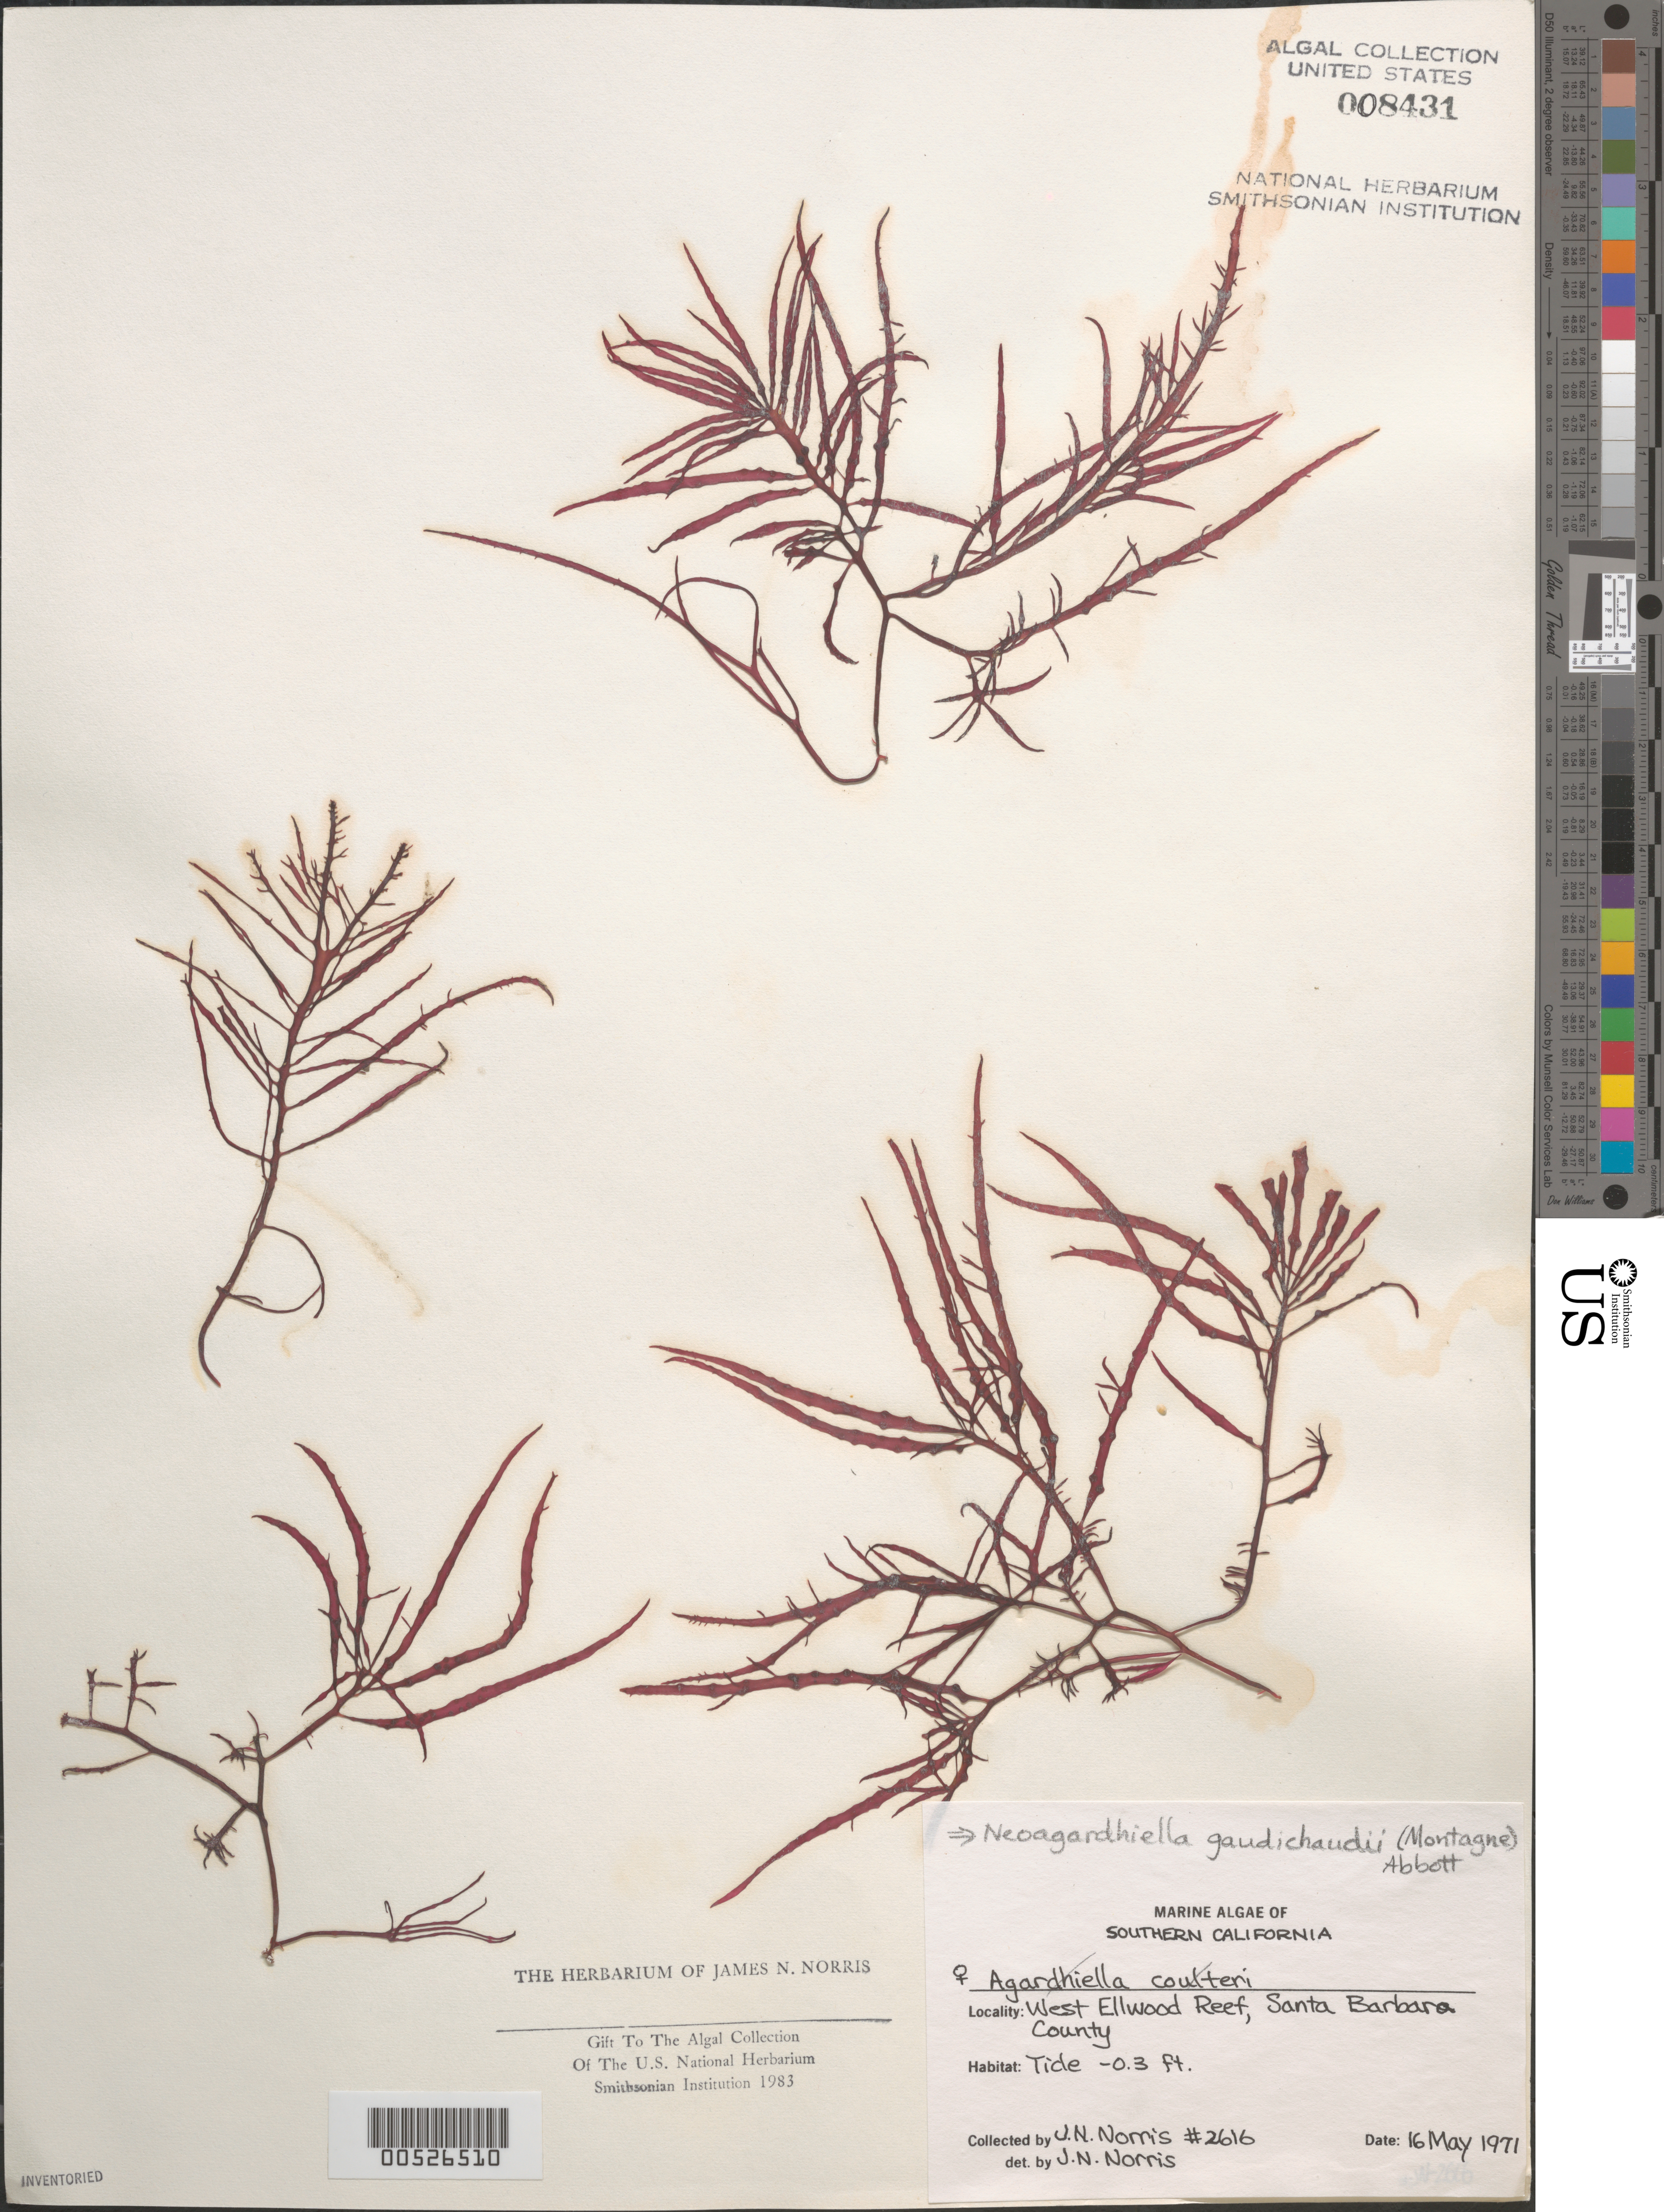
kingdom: Plantae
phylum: Rhodophyta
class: Florideophyceae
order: Gigartinales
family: Solieriaceae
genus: Sarcodiotheca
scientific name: Sarcodiotheca gaudichaudii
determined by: Algae name updating Project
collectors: J. N. Norris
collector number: JN-2616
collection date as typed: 16 May 1971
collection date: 1971-05-16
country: United States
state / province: California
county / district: Santa Barbara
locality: West Ellwood Reef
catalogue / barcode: US 8431